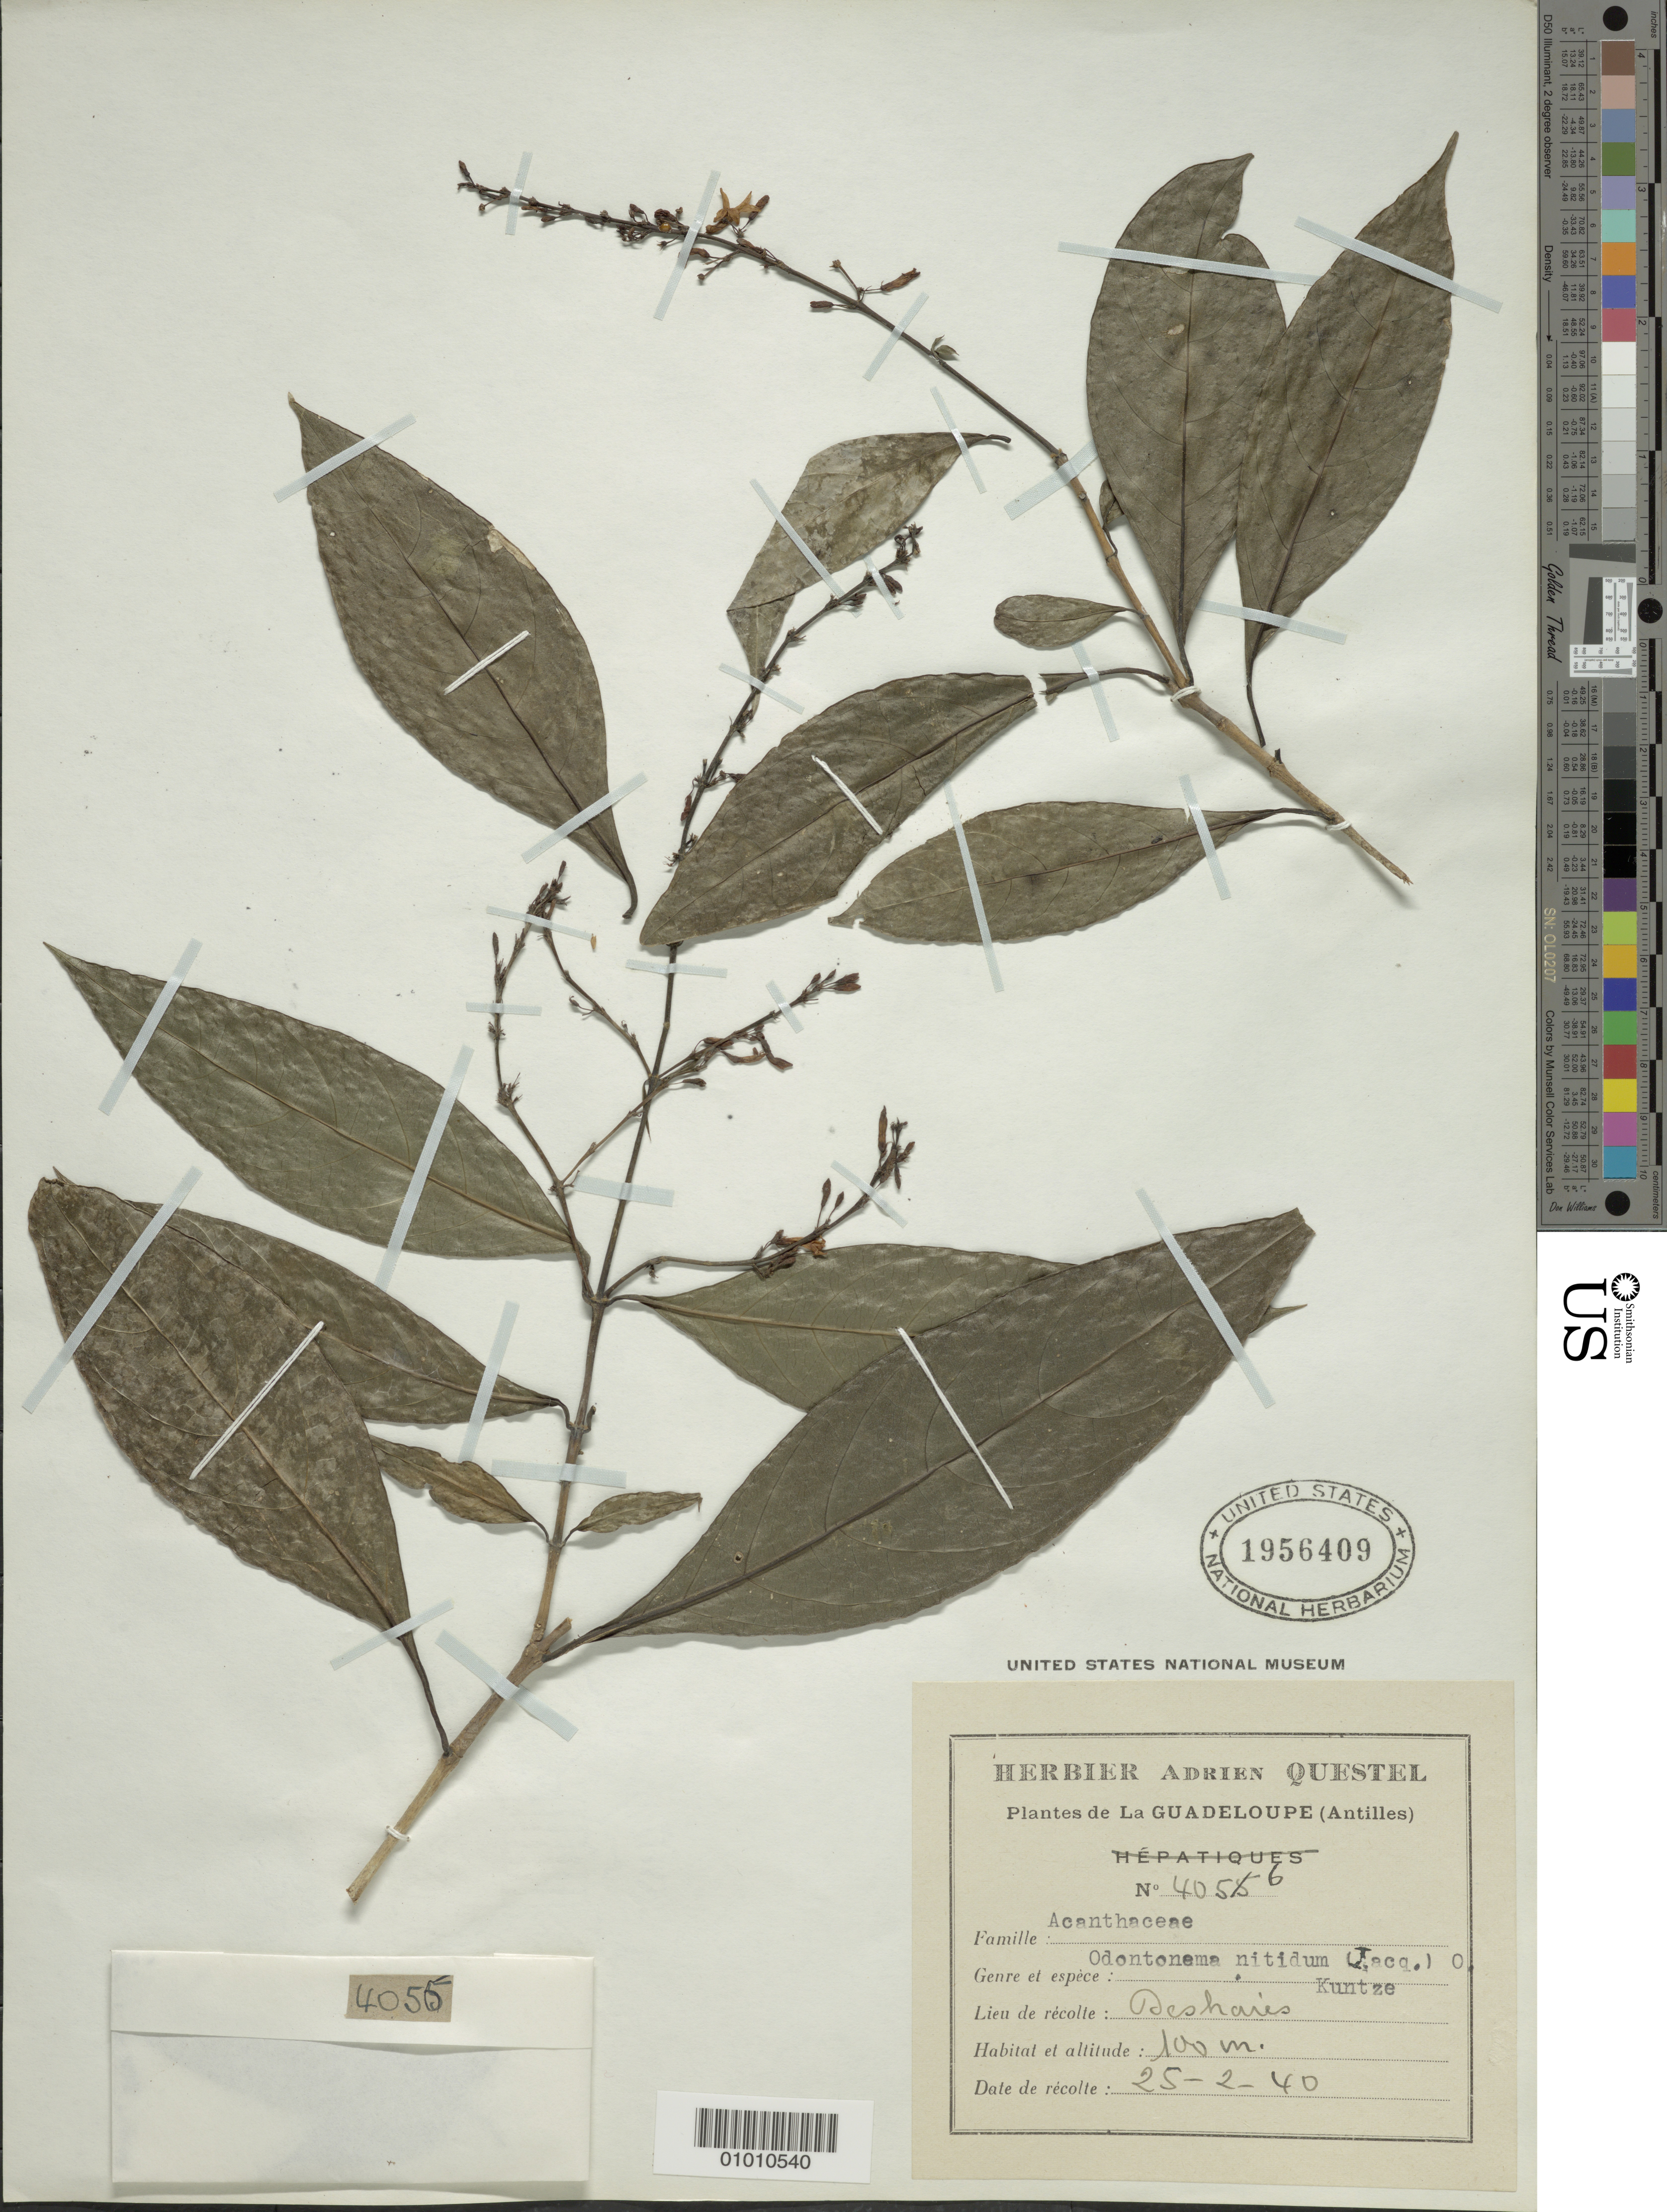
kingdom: Plantae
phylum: Tracheophyta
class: Magnoliopsida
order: Lamiales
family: Acanthaceae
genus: Odontonema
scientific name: Odontonema nitidum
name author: (Jacq.) Kuntze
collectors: A. Questel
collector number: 4055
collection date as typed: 25 Feb 1940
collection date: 1940-02-25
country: Guadeloupe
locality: Deshaies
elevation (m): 100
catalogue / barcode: US 1956409